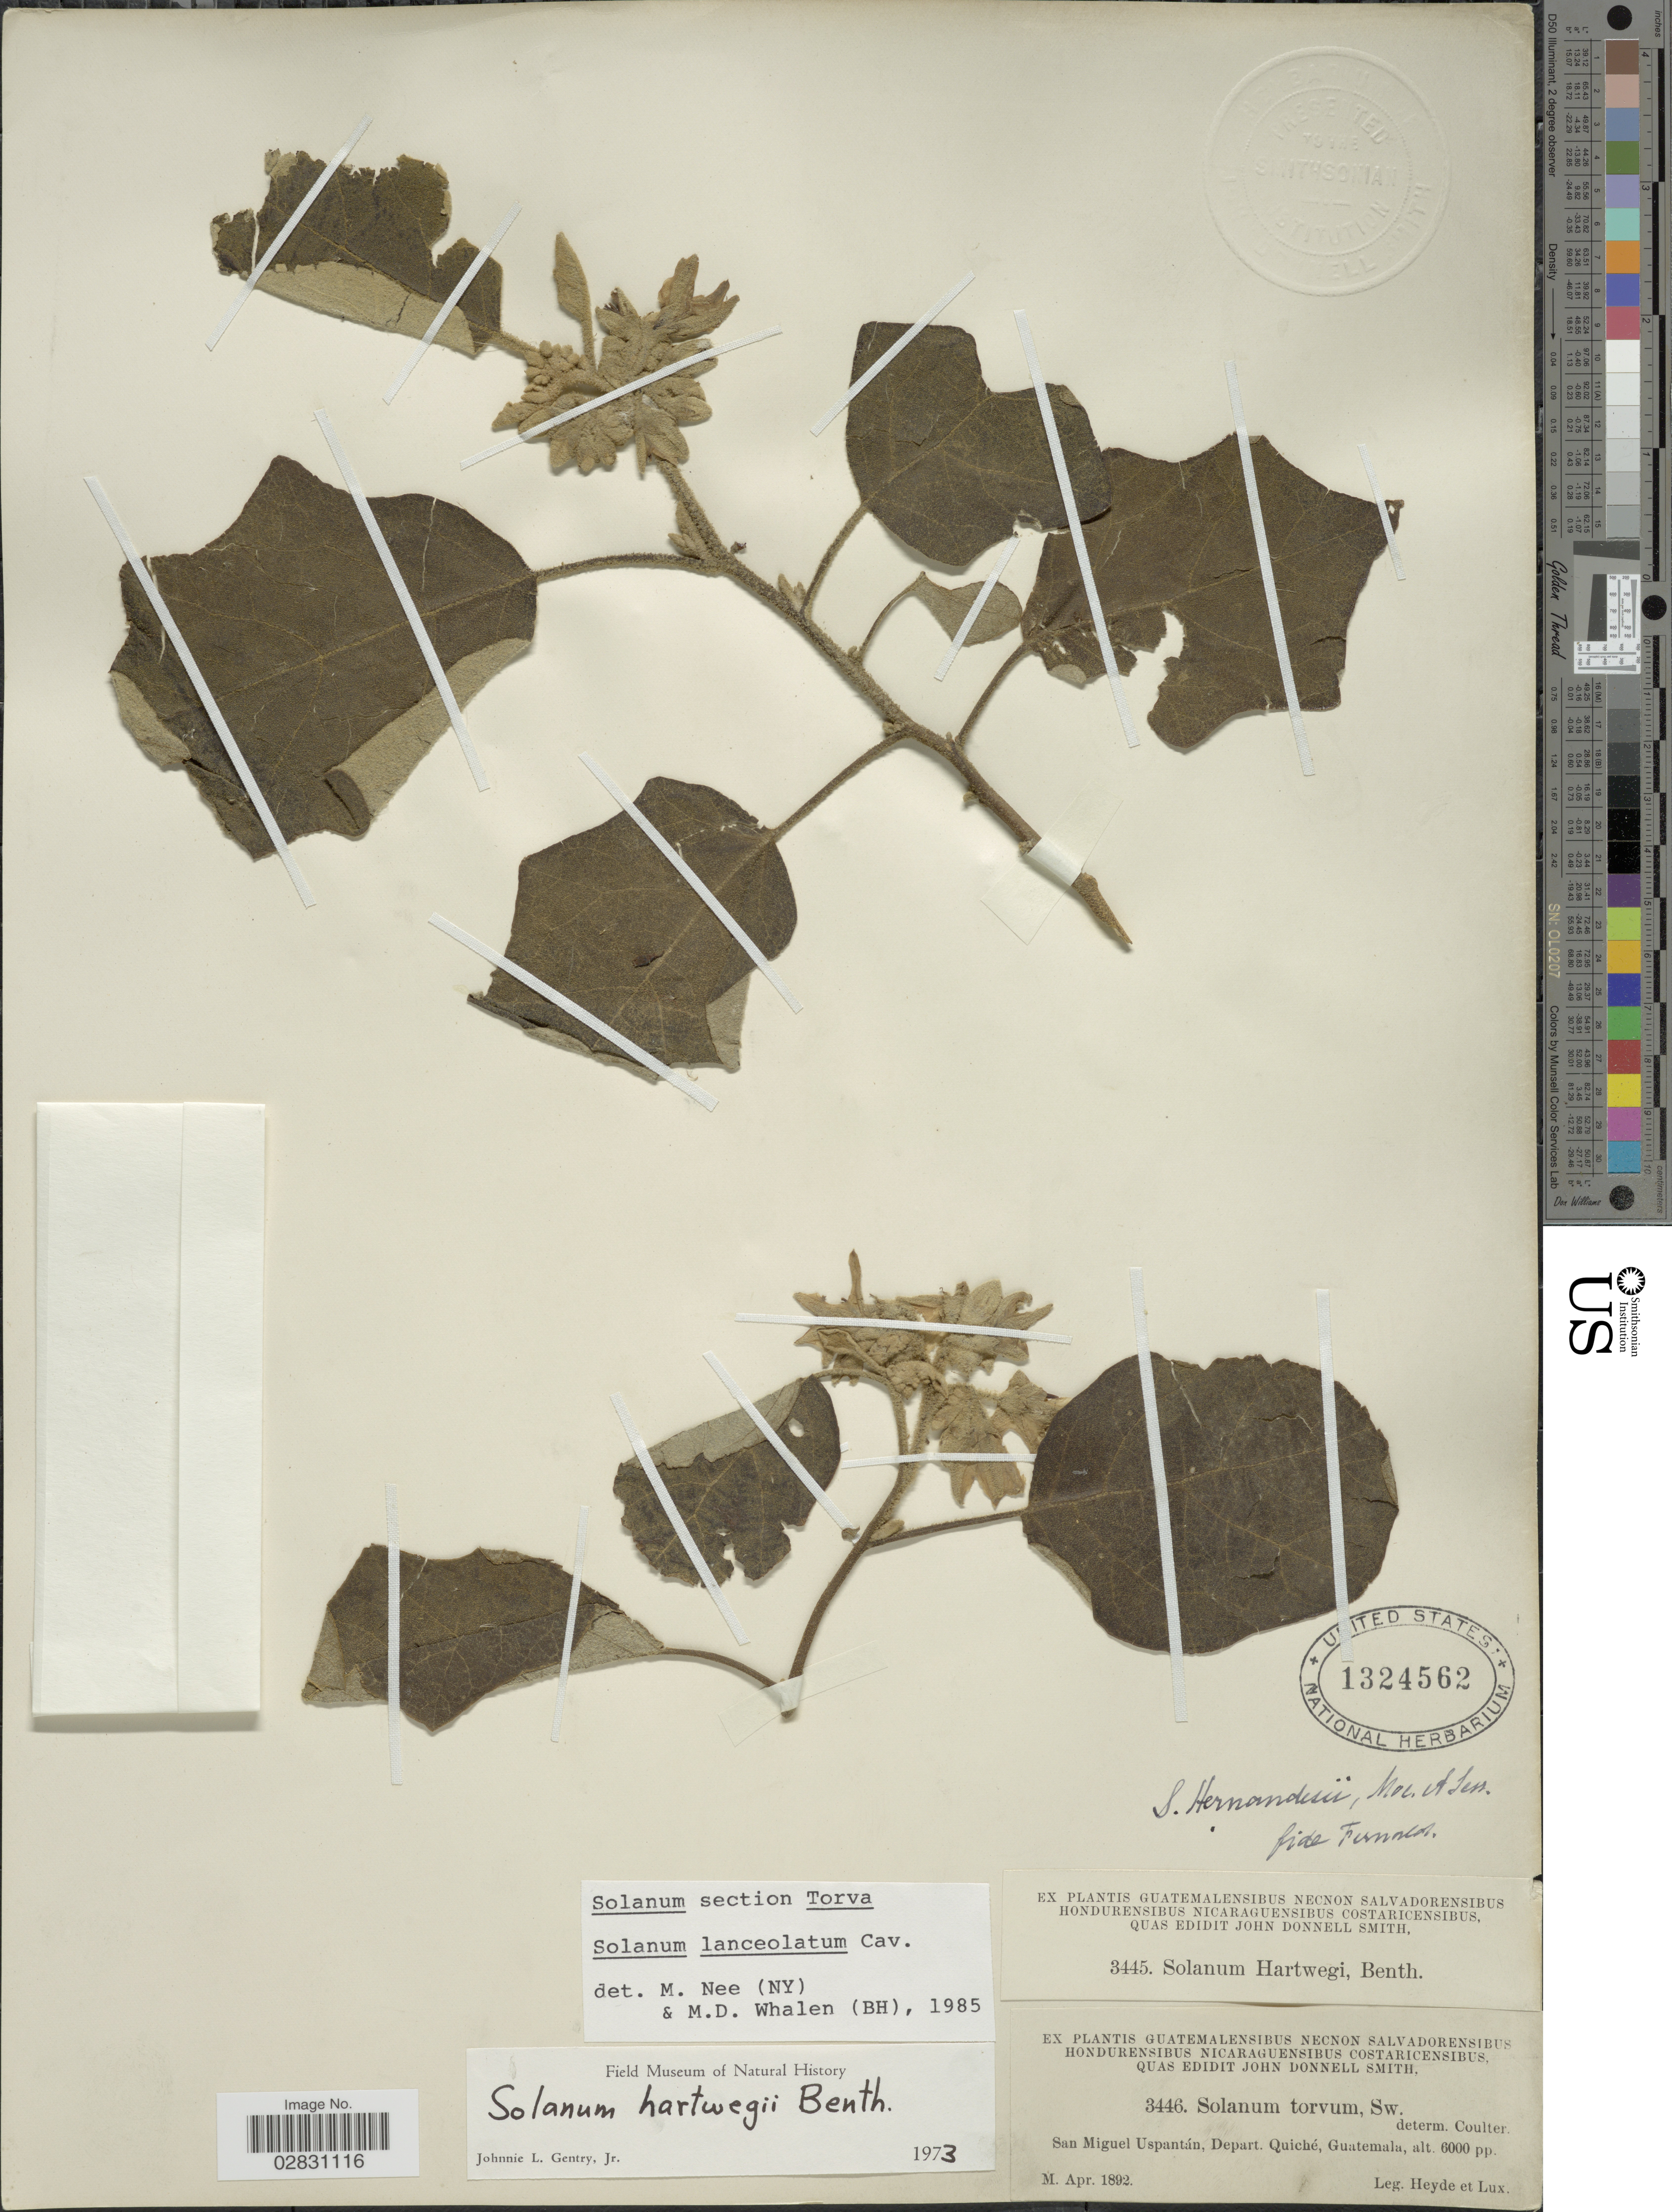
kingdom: Plantae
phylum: Tracheophyta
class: Magnoliopsida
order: Solanales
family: Solanaceae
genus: Solanum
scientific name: Solanum lanceolatum Berthault, nom. illeg.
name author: Berthault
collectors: Heyde & Lux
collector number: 3446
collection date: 1892-04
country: Guatemala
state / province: El Quiché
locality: San Miguel Uspantán, Depart. Quiché.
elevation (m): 1829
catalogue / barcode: US 1324562